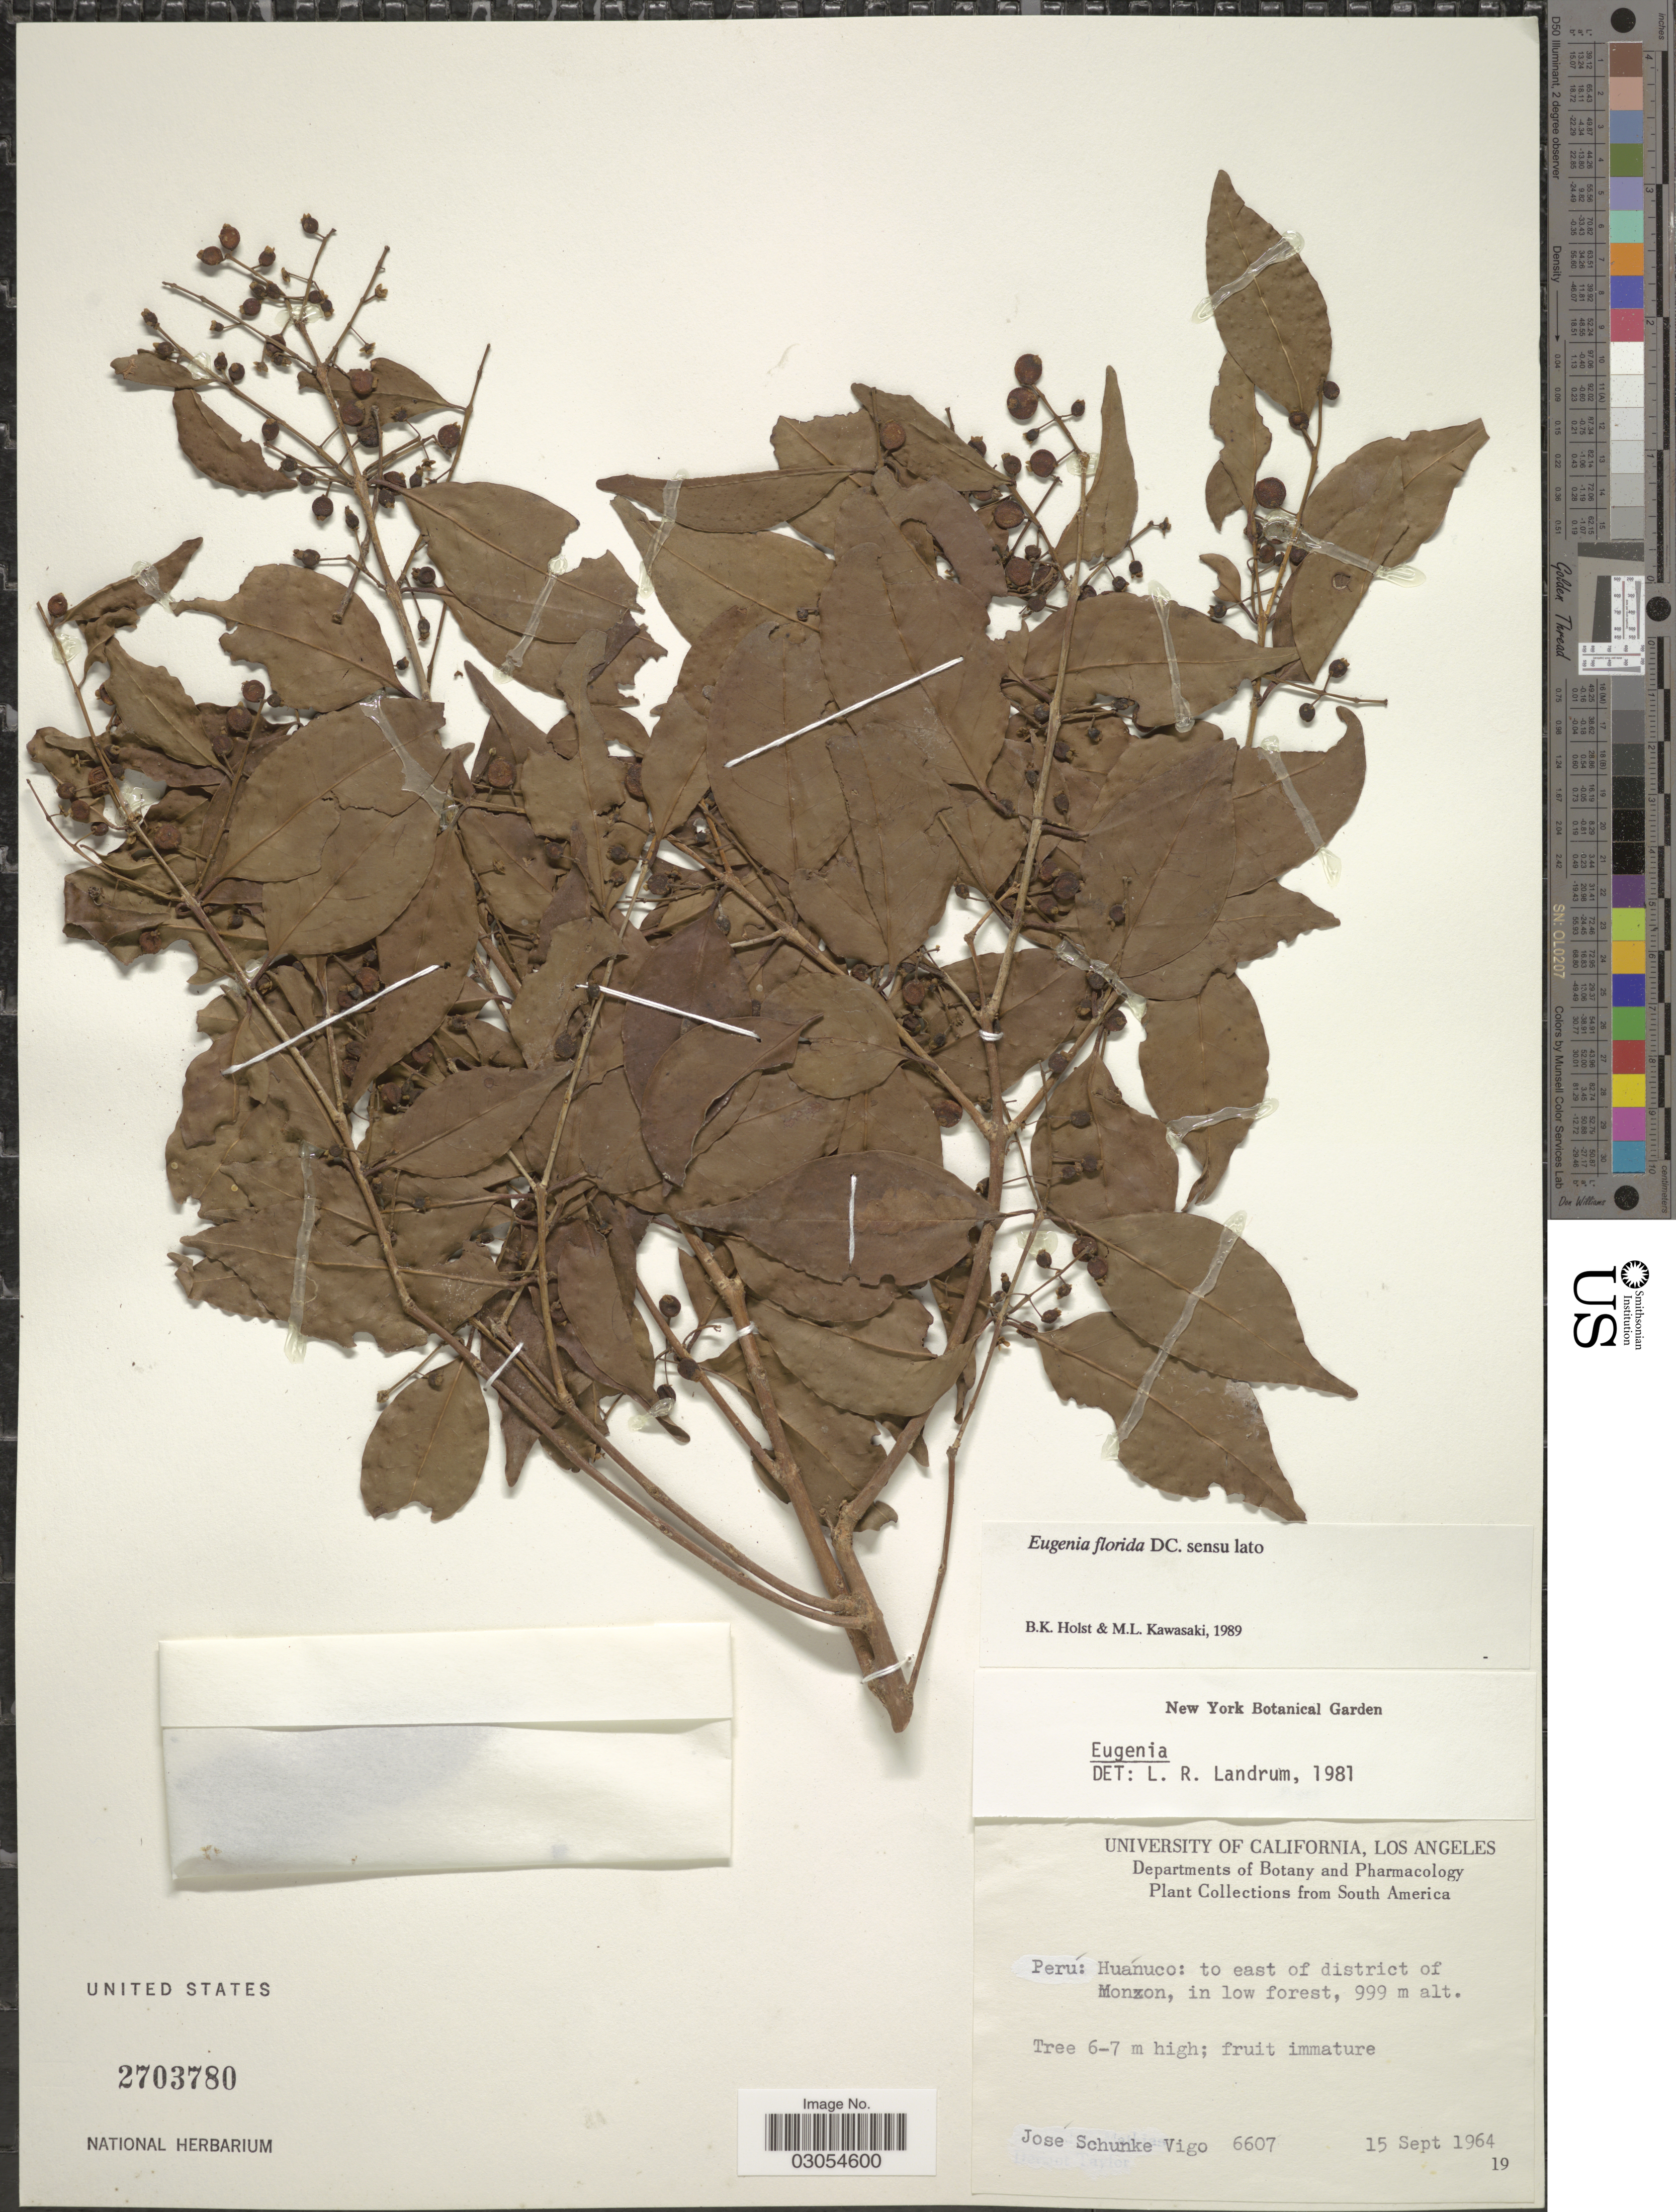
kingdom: Plantae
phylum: Tracheophyta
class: Magnoliopsida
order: Myrtales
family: Myrtaceae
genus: Eugenia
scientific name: Eugenia florida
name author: DC.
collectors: J. Schunke Vigo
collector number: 6607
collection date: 1964-09-15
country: Peru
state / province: Huánuco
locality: To east of district of Monzon.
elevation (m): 999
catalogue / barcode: US 2703780